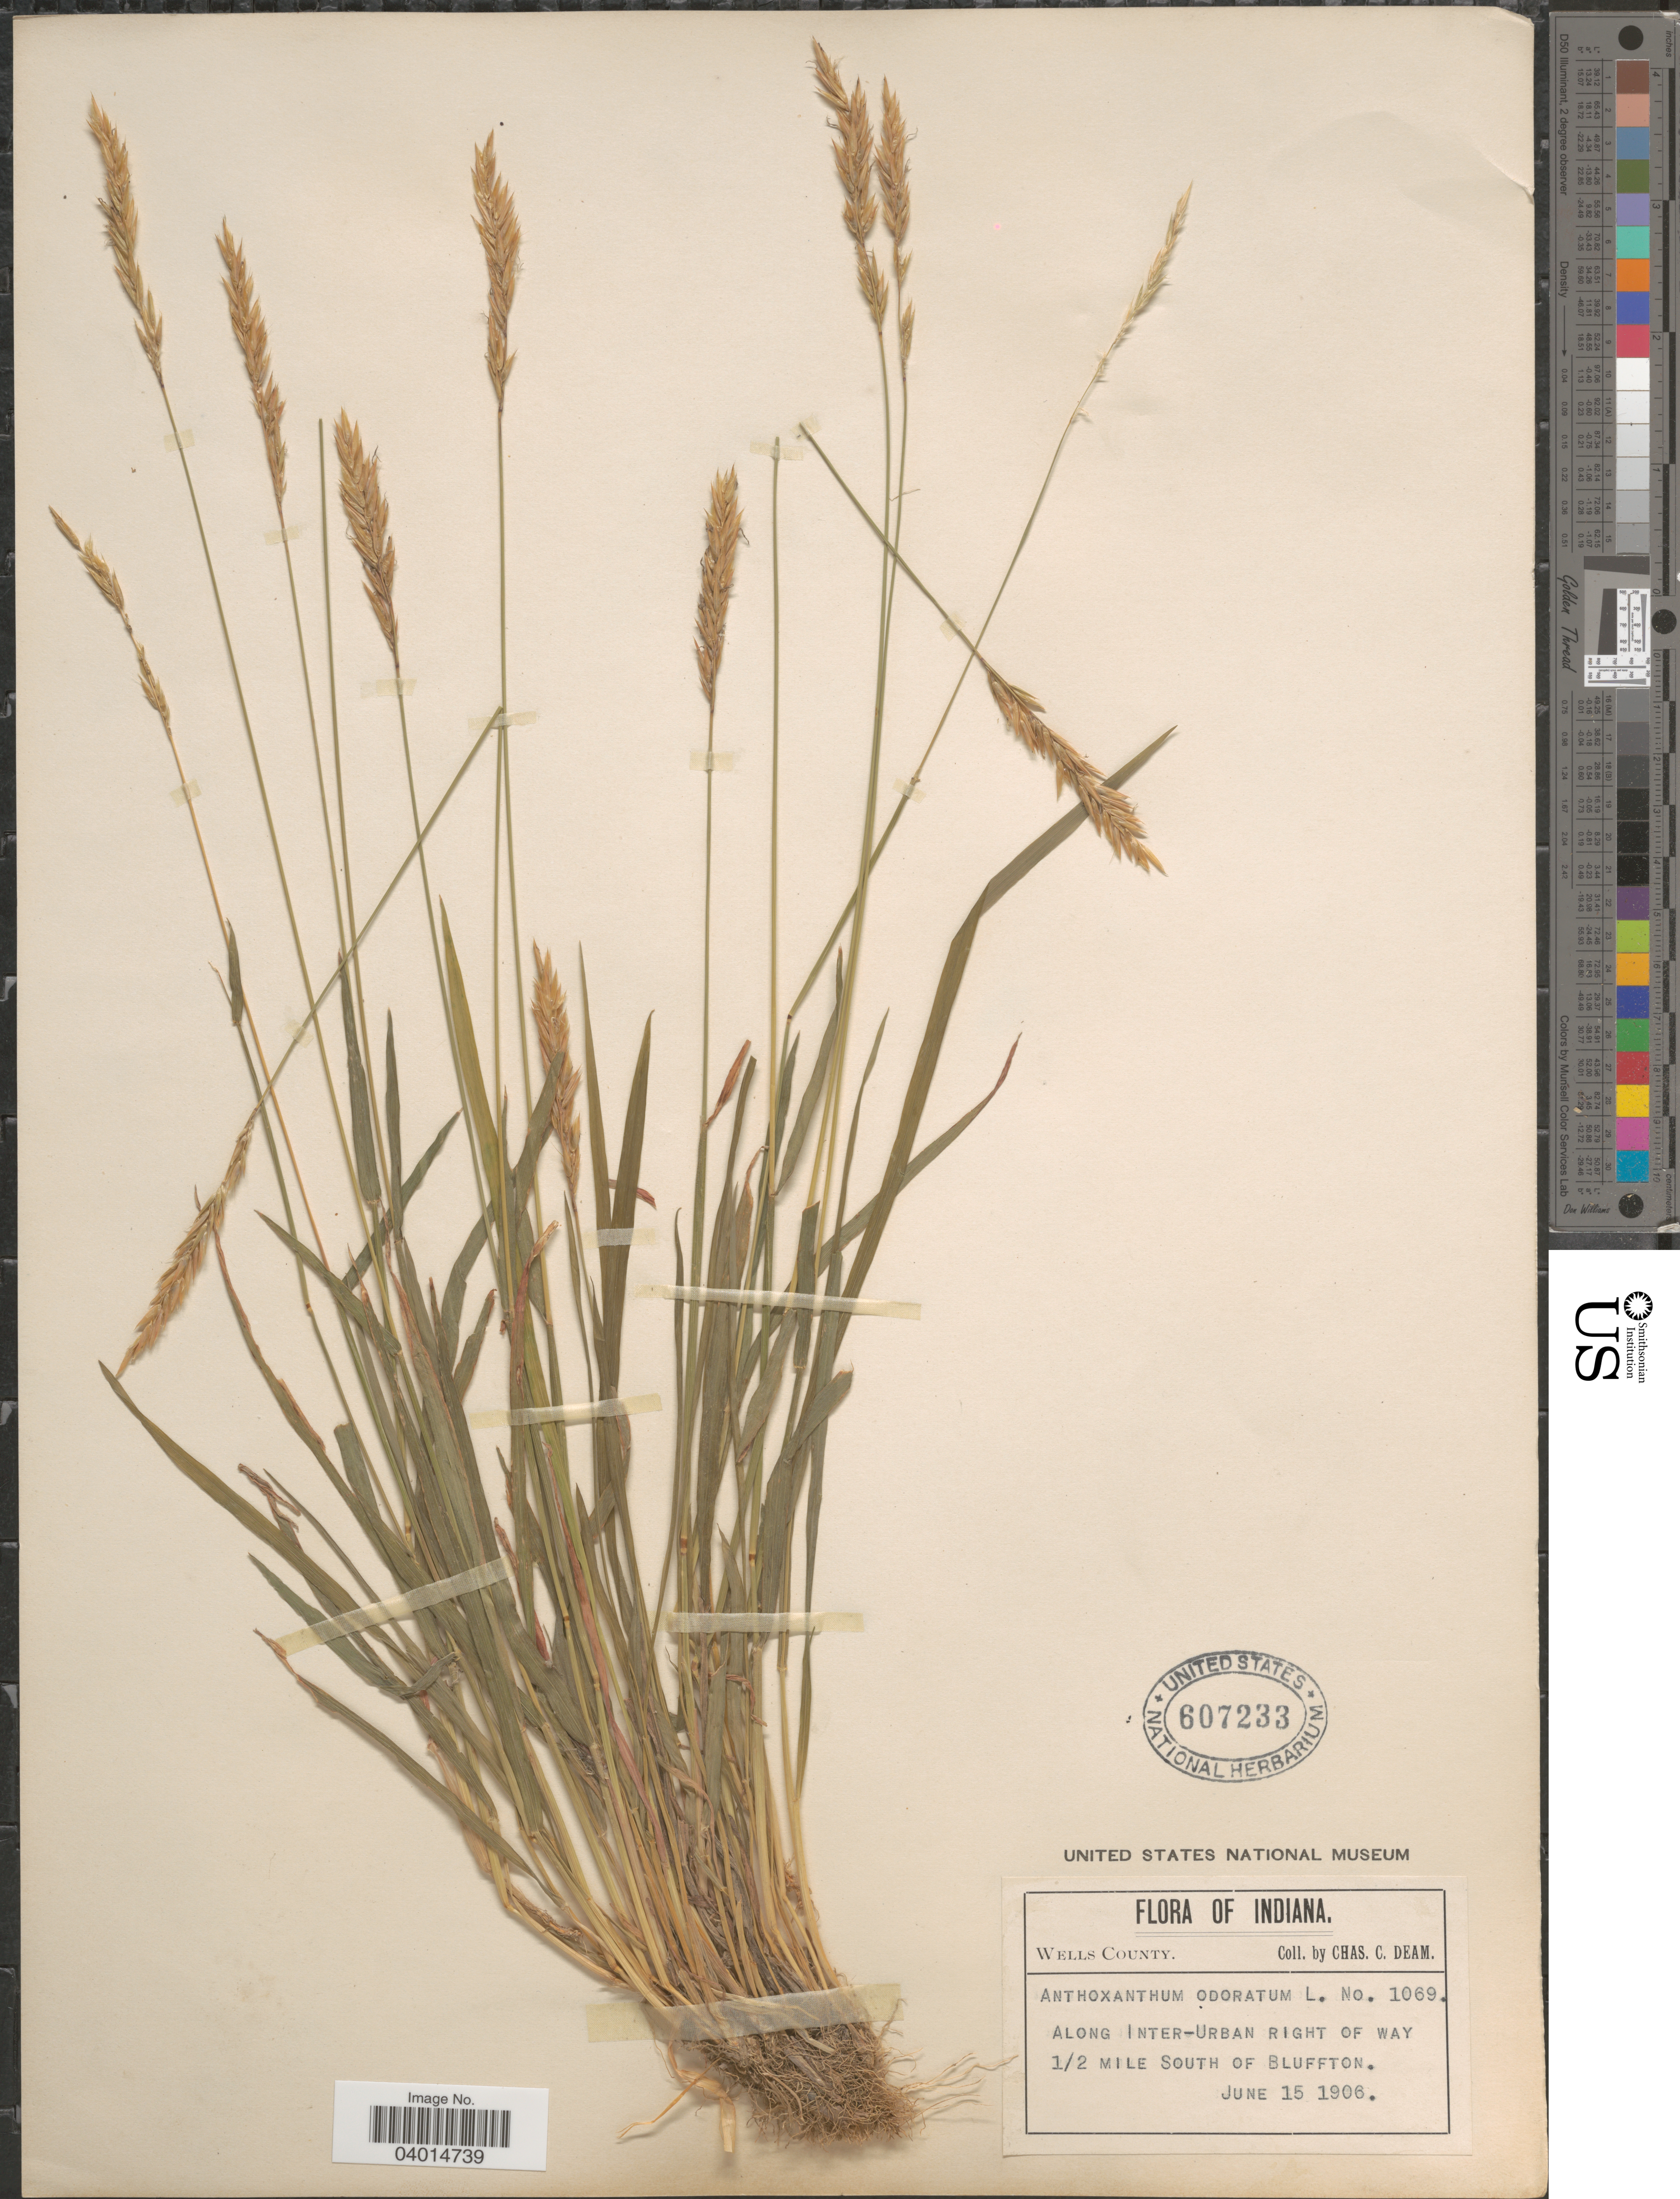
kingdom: Plantae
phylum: Tracheophyta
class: Liliopsida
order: Poales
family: Poaceae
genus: Anthoxanthum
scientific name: Anthoxanthum odoratum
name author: L.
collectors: C. C. Deam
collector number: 1069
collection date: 1906-06-15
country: United States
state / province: Indiana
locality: Wells County. Along Inter-Urban right of wat 1/2 mile south of Bluffton.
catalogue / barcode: US 607233